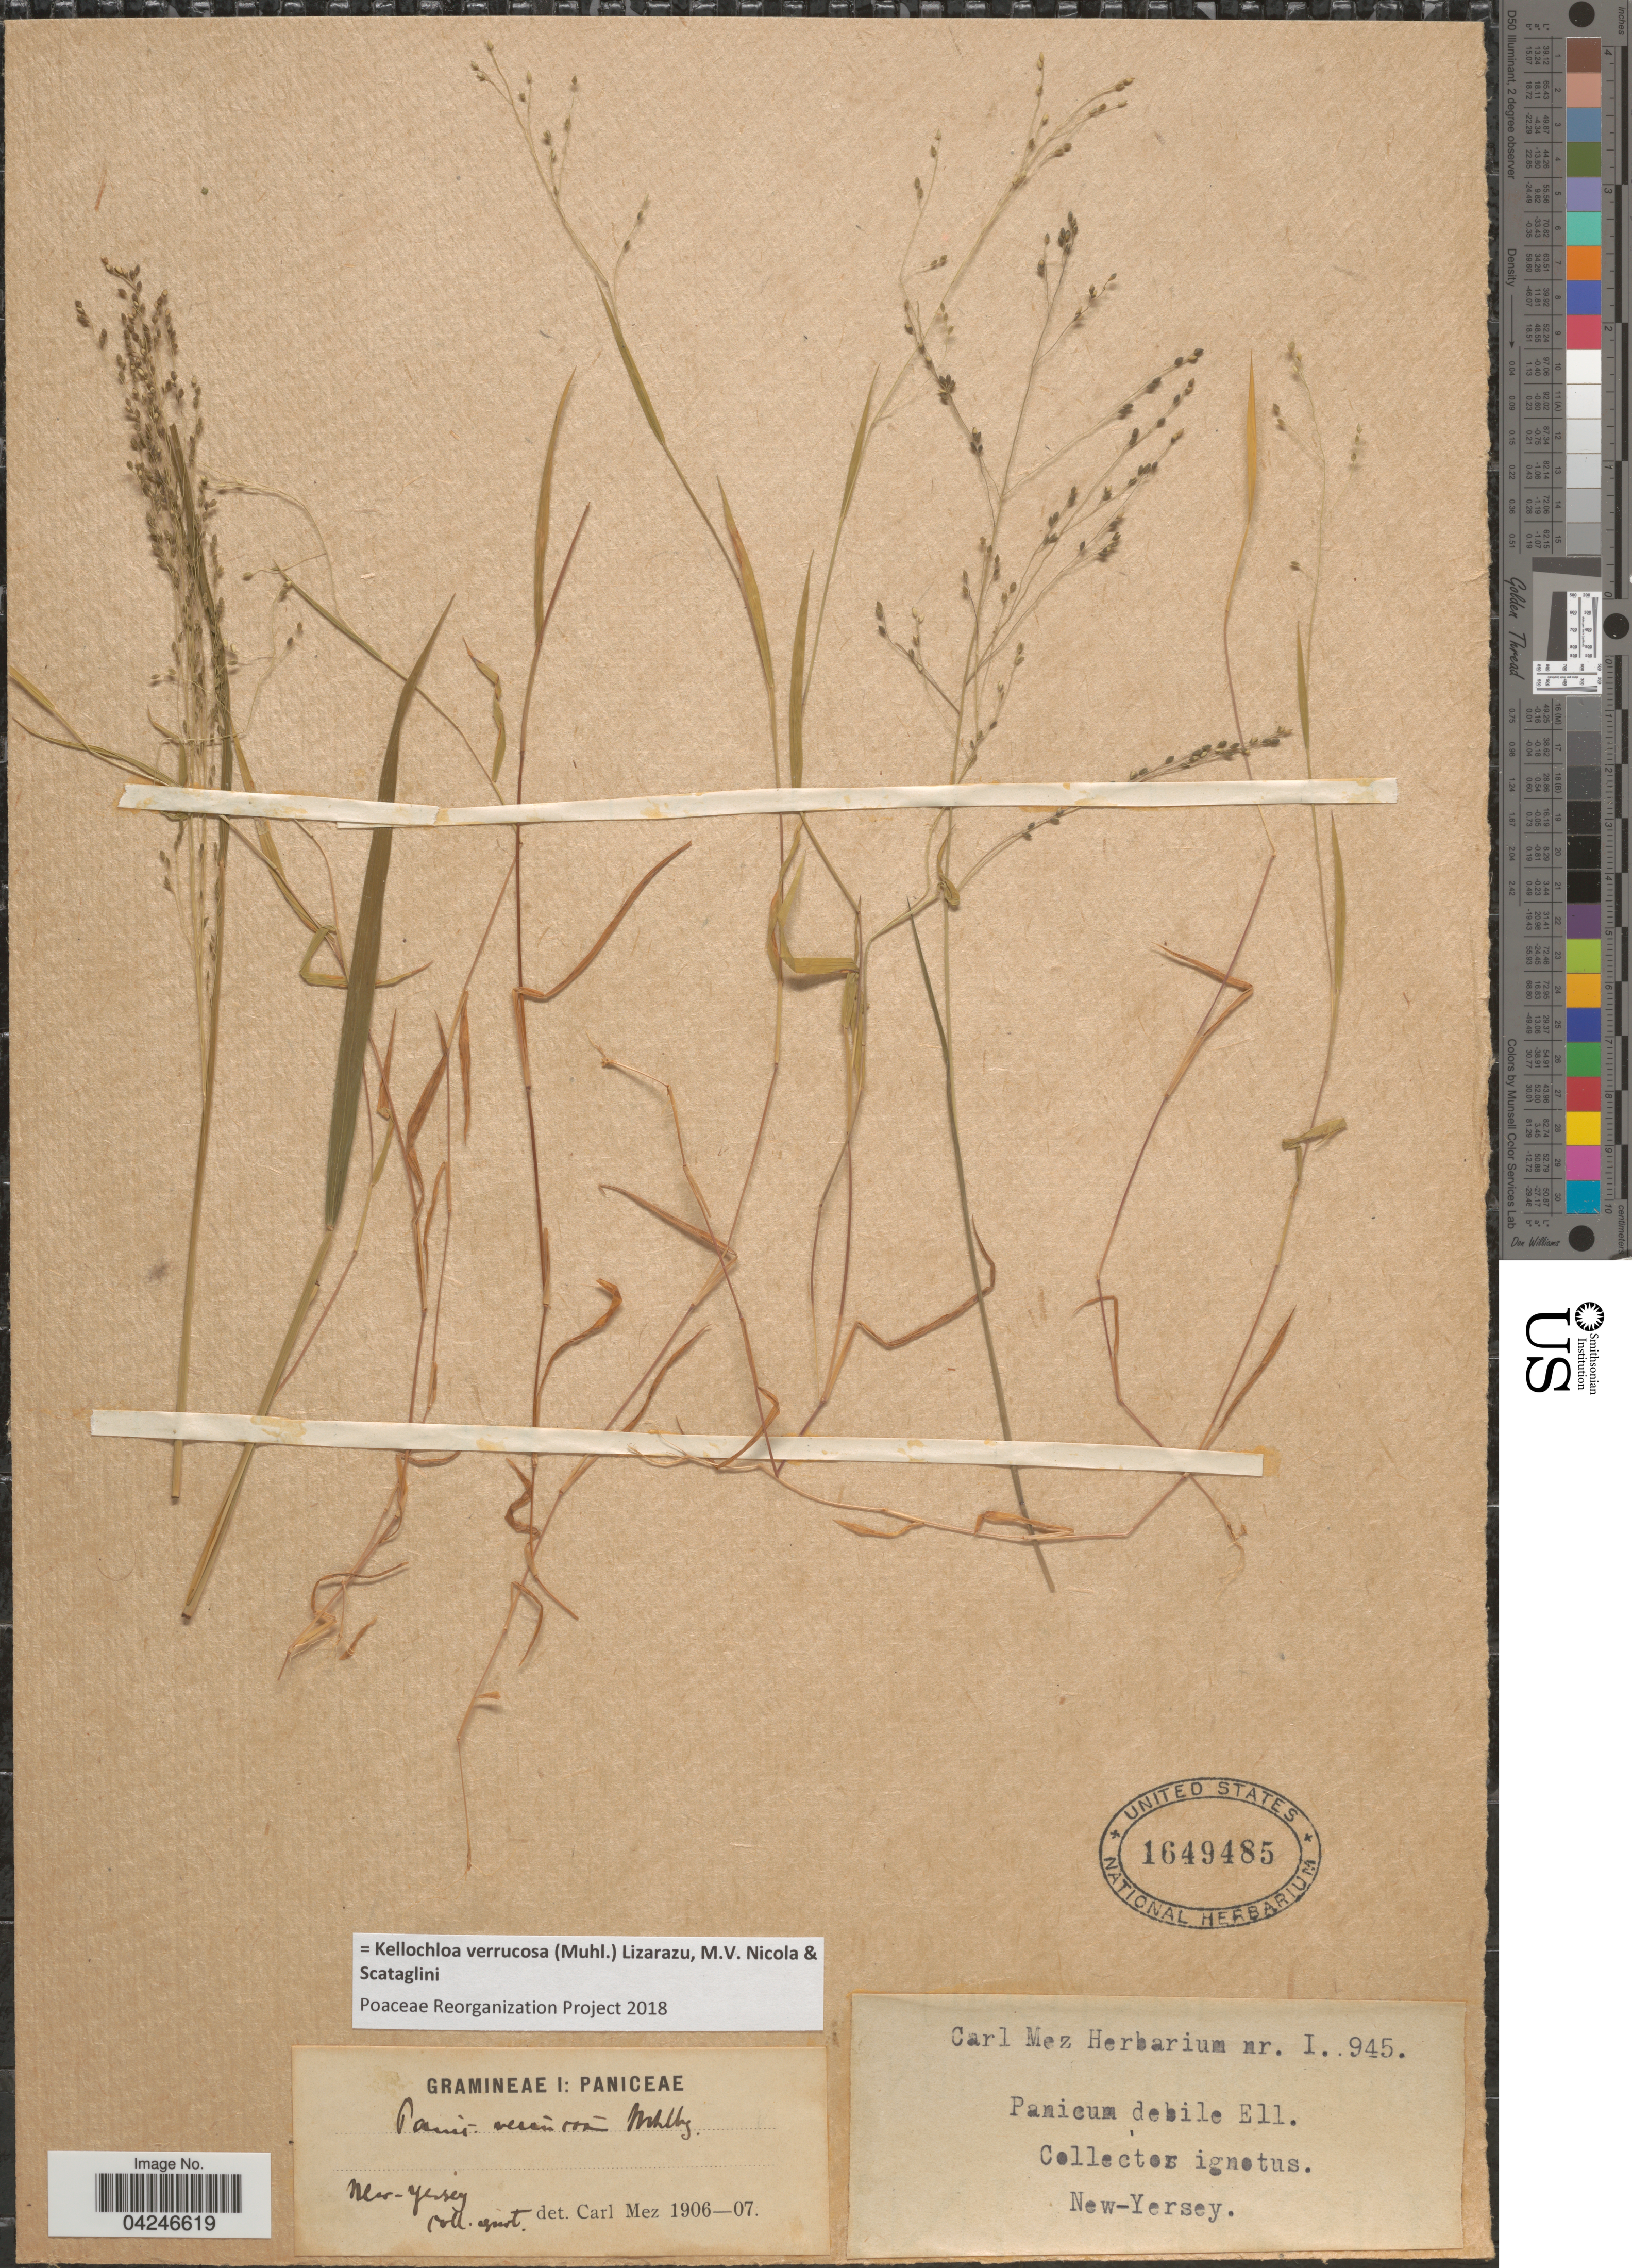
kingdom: Plantae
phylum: Tracheophyta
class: Liliopsida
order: Poales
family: Poaceae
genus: Kellochloa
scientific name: Kellochloa verrucosa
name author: (Muhl.) Lizarazu et al.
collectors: Ex herb. Carl Mez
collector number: I945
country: United States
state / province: New Jersey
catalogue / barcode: US 1649485